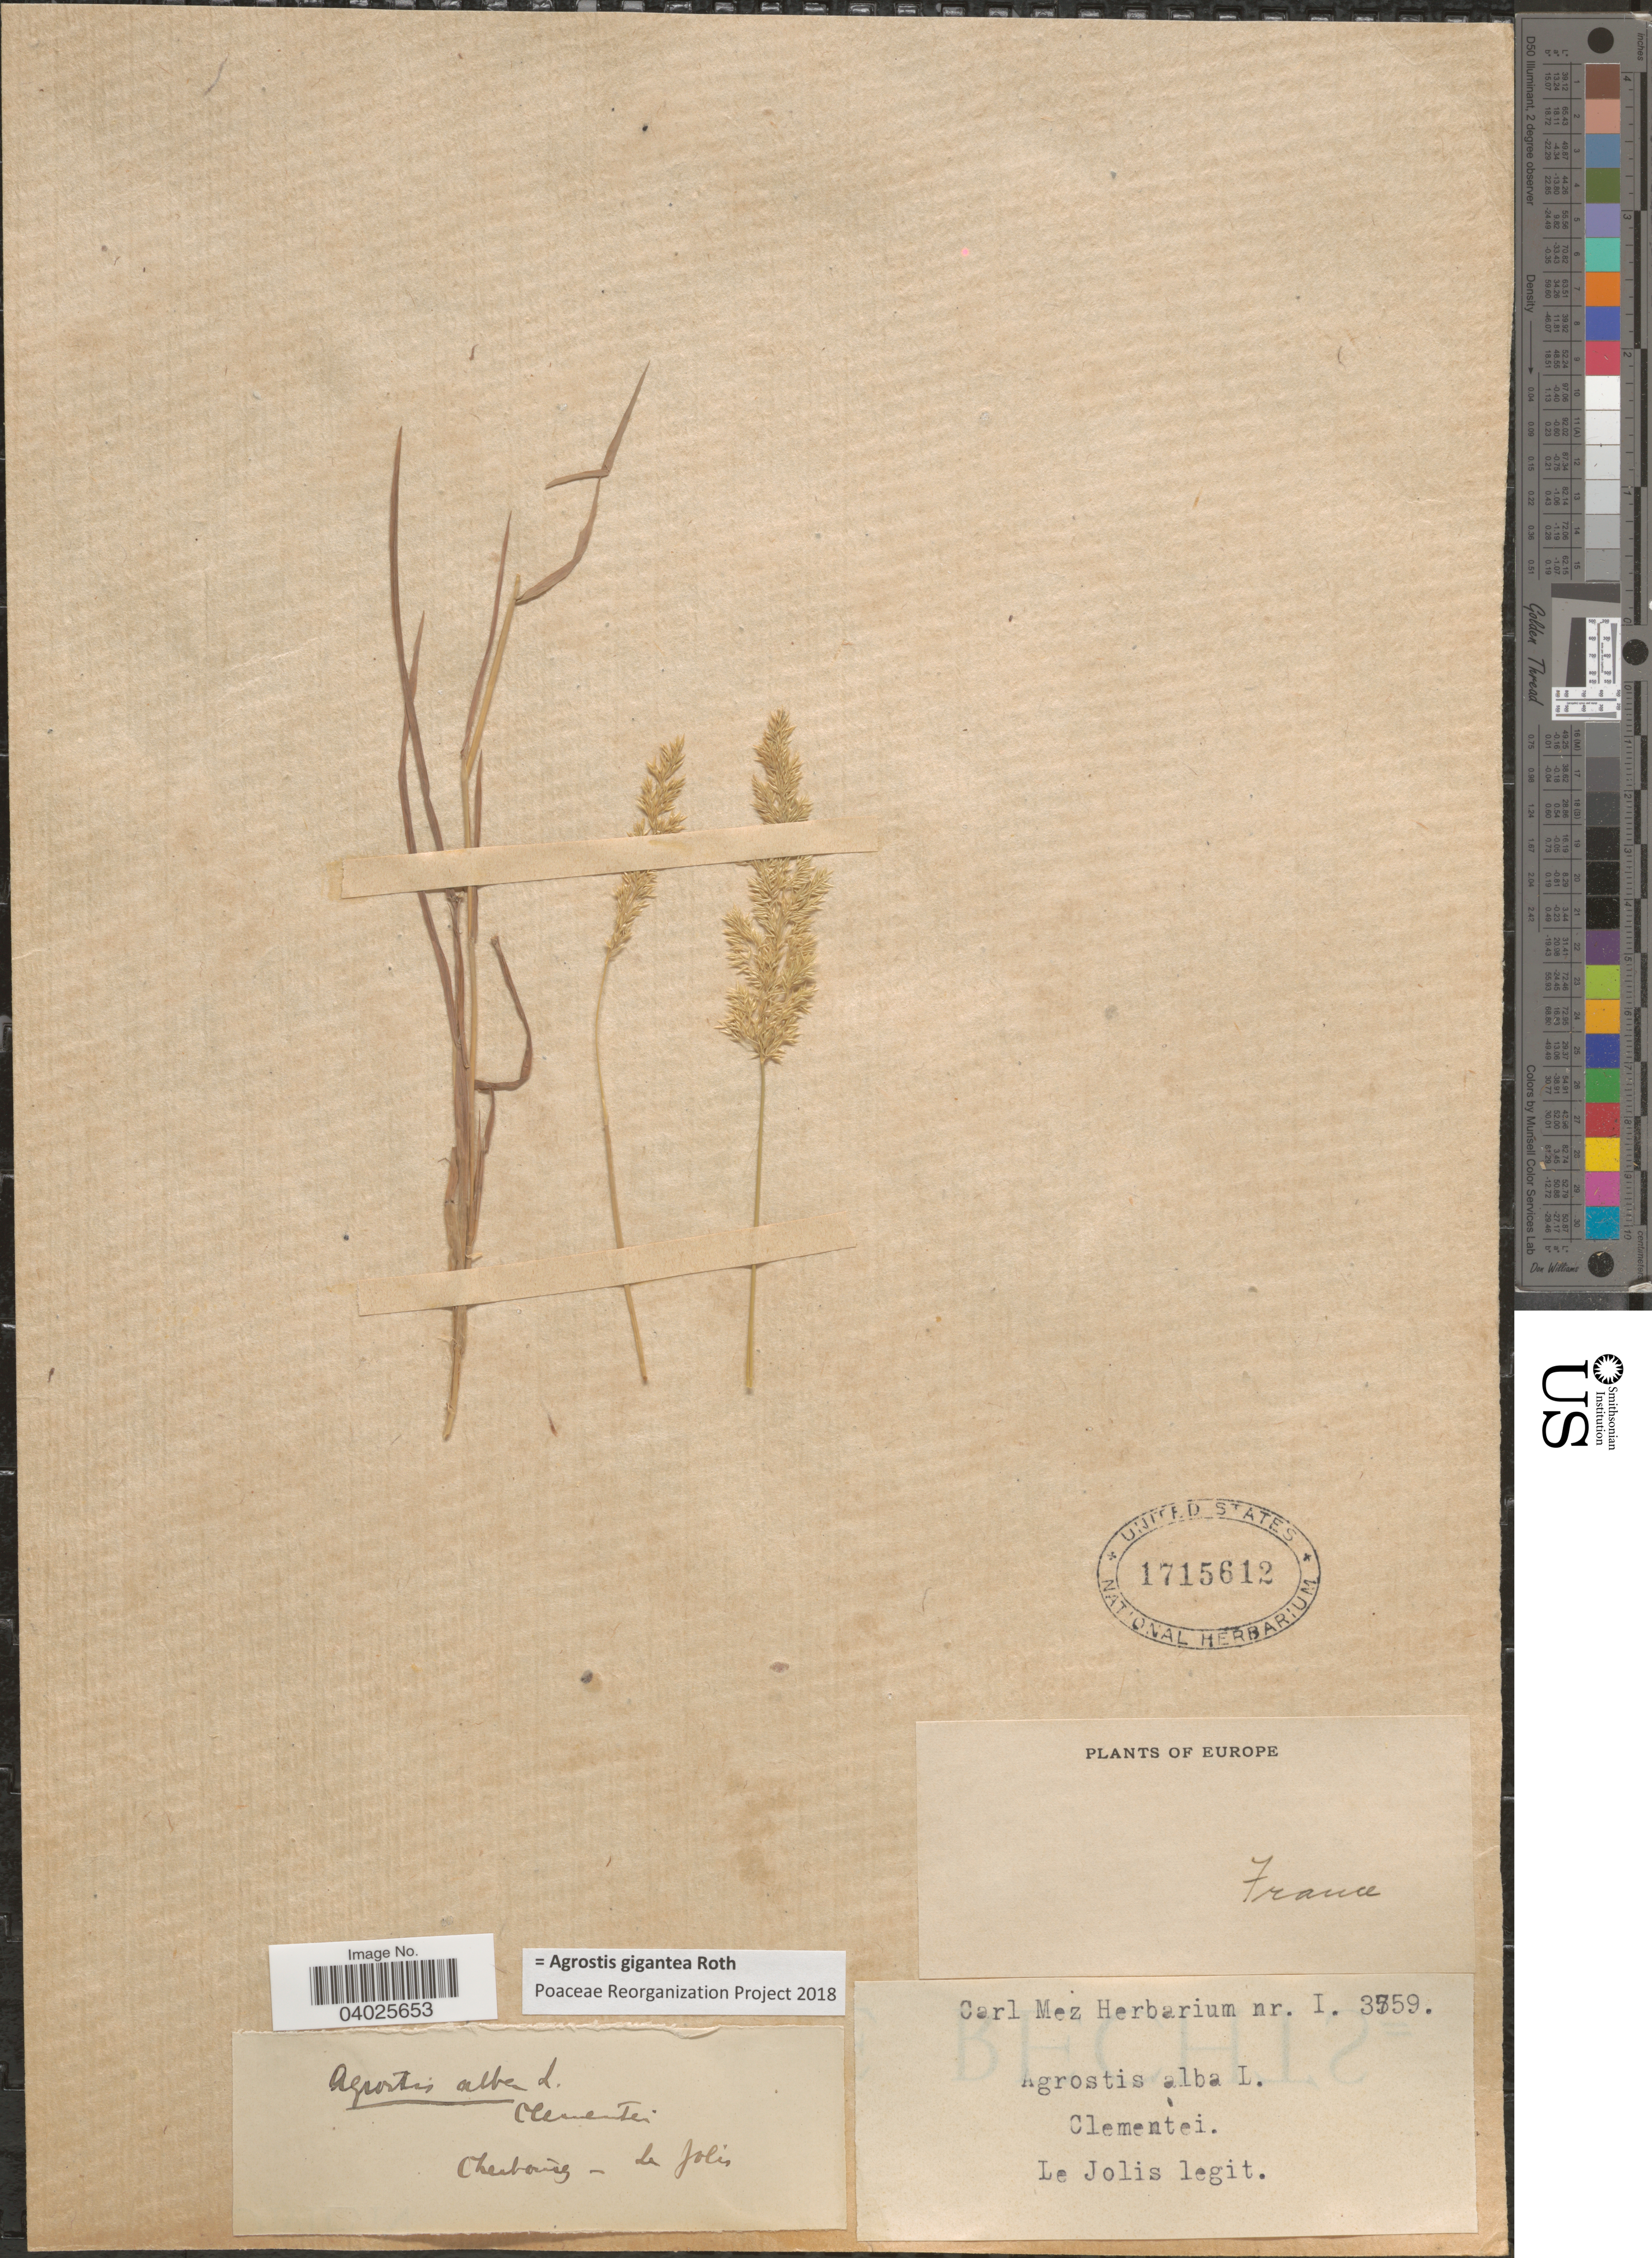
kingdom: Plantae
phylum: Tracheophyta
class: Liliopsida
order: Poales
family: Poaceae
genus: Agrostis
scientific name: Agrostis gigantea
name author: Roth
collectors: Le Jolis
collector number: I 3759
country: France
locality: Clementei. Cherbourg.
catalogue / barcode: US 1715612